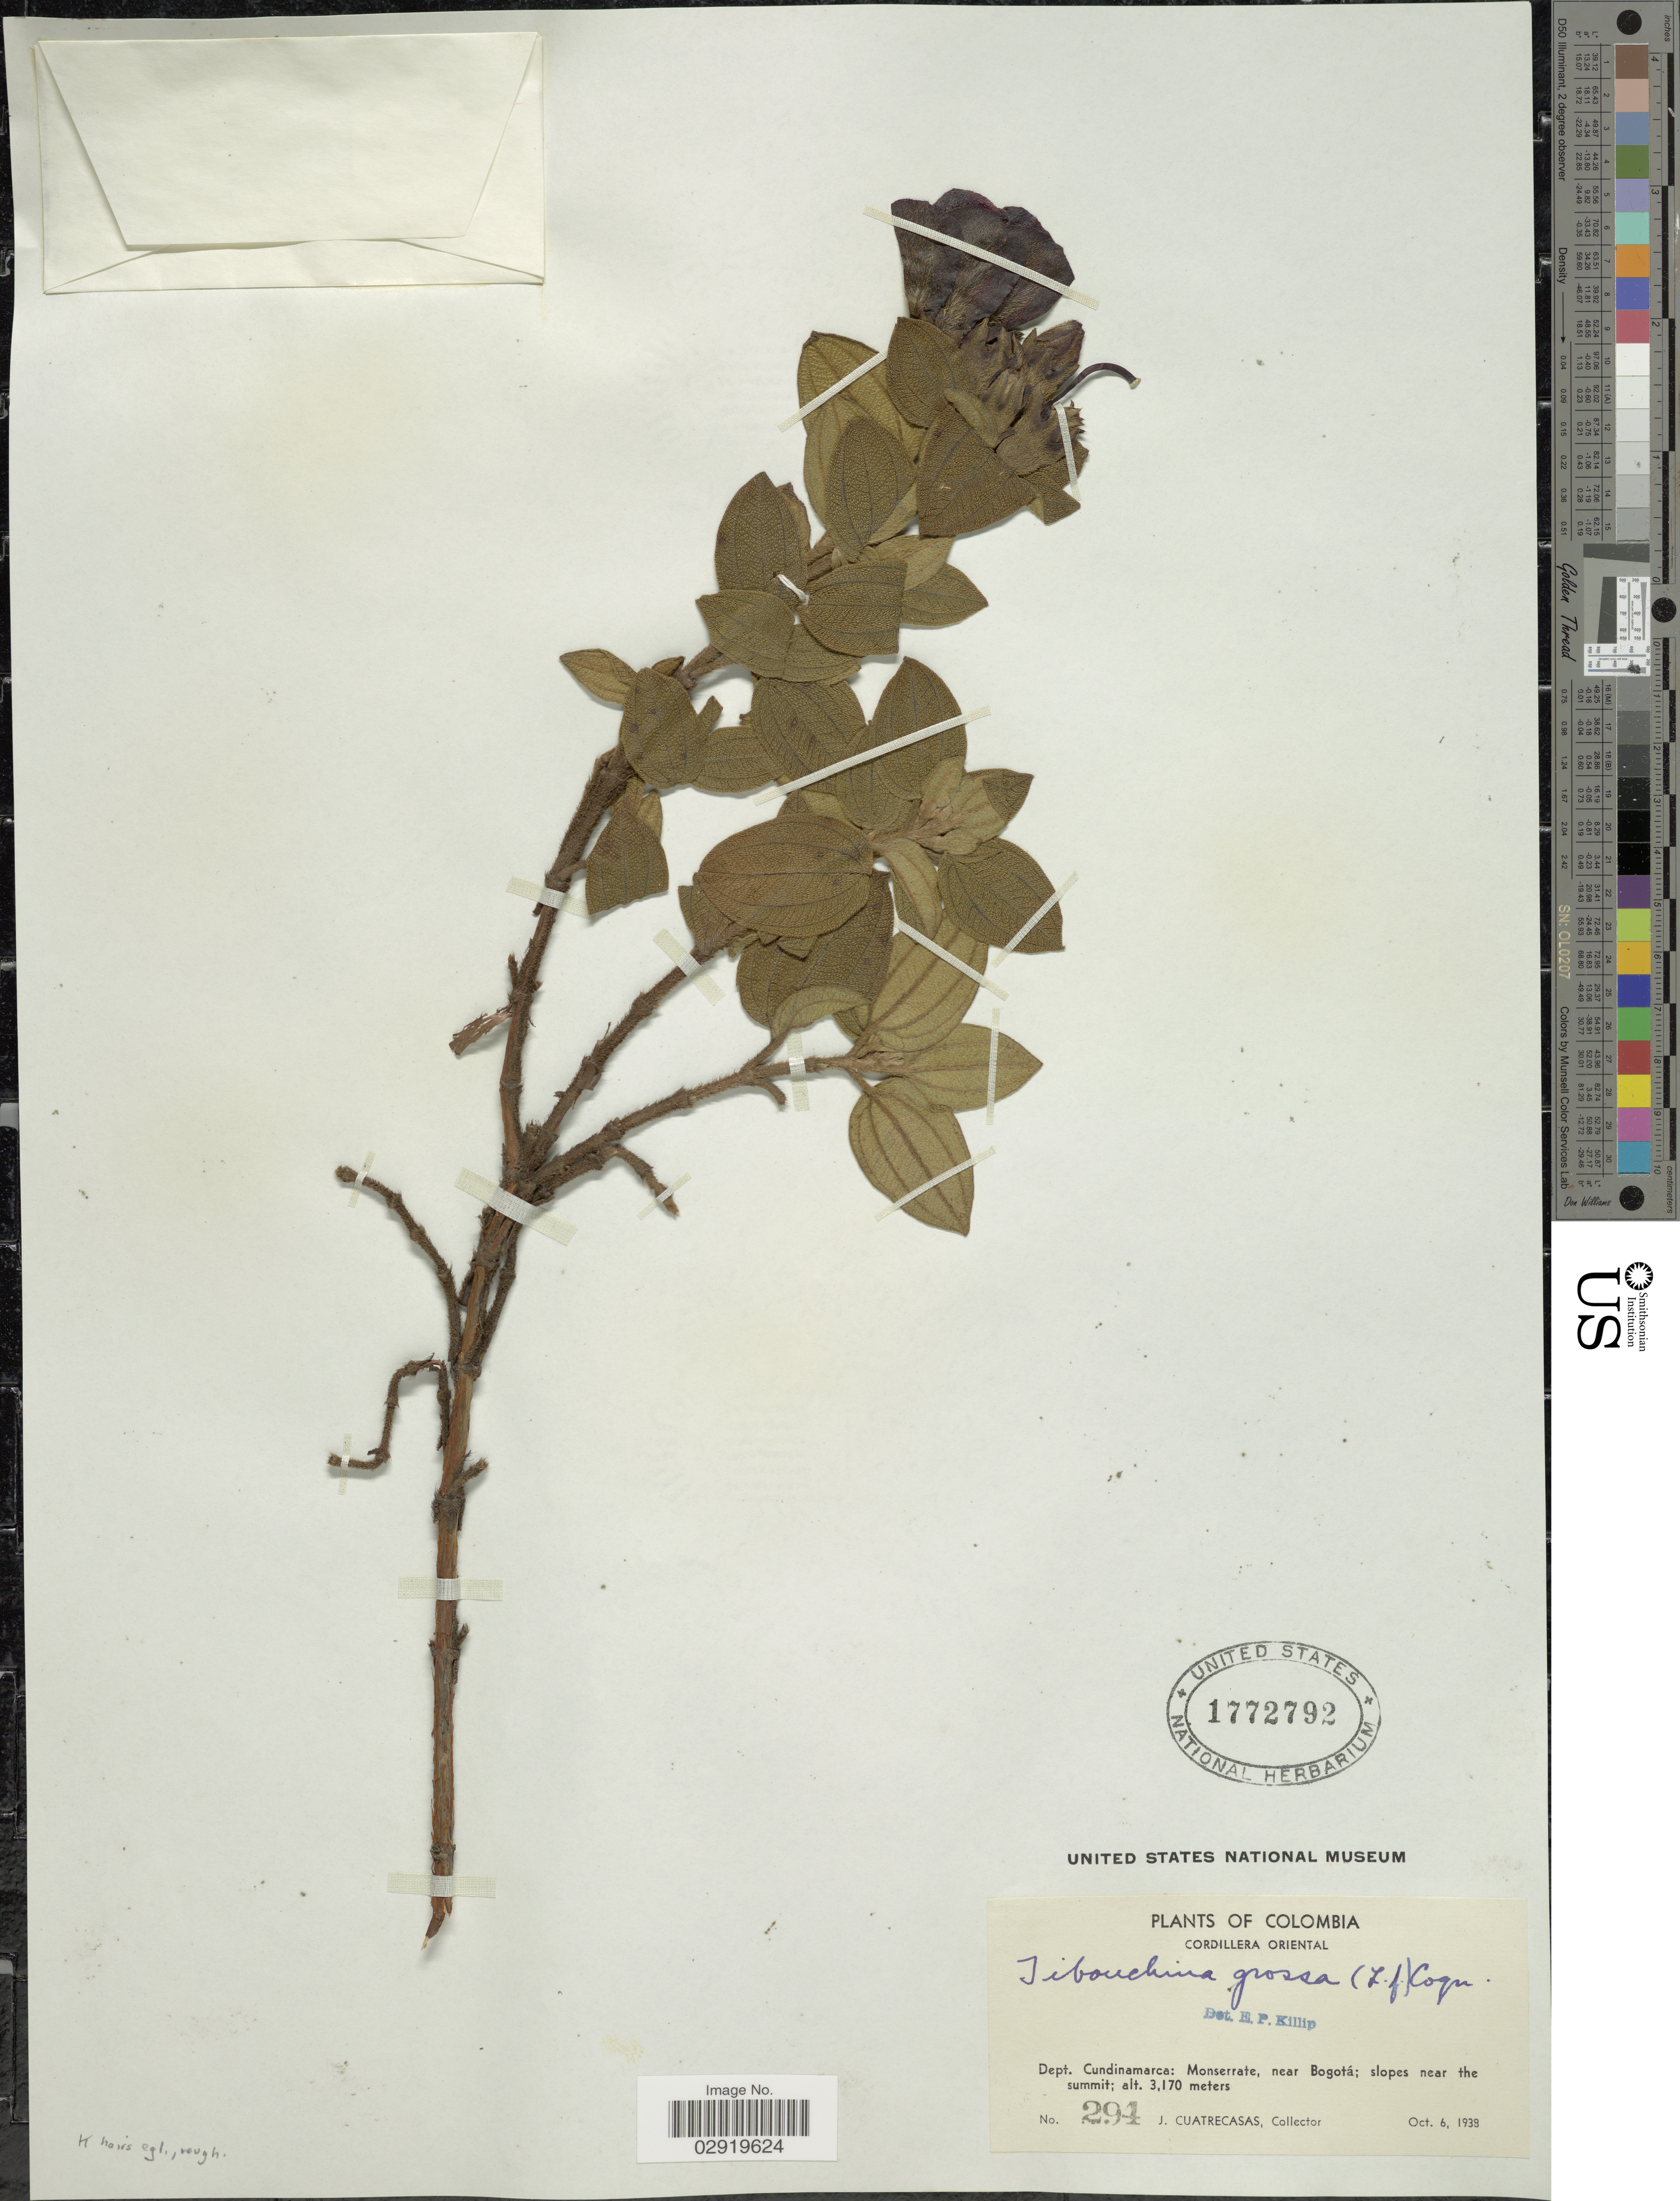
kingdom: Plantae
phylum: Tracheophyta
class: Magnoliopsida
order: Myrtales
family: Melastomataceae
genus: Chaetogastra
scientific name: Chaetogastra grossa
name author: (L. f.) P.J.F. Guim. & Michelang.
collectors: J. Cuatrecasas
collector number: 294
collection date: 1938-10-06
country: Colombia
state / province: Cundinamarca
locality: Cordillera Oriental. Dept. Cundinamarca: Monserrate, near Bogotá.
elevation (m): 3170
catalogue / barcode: US 1772792